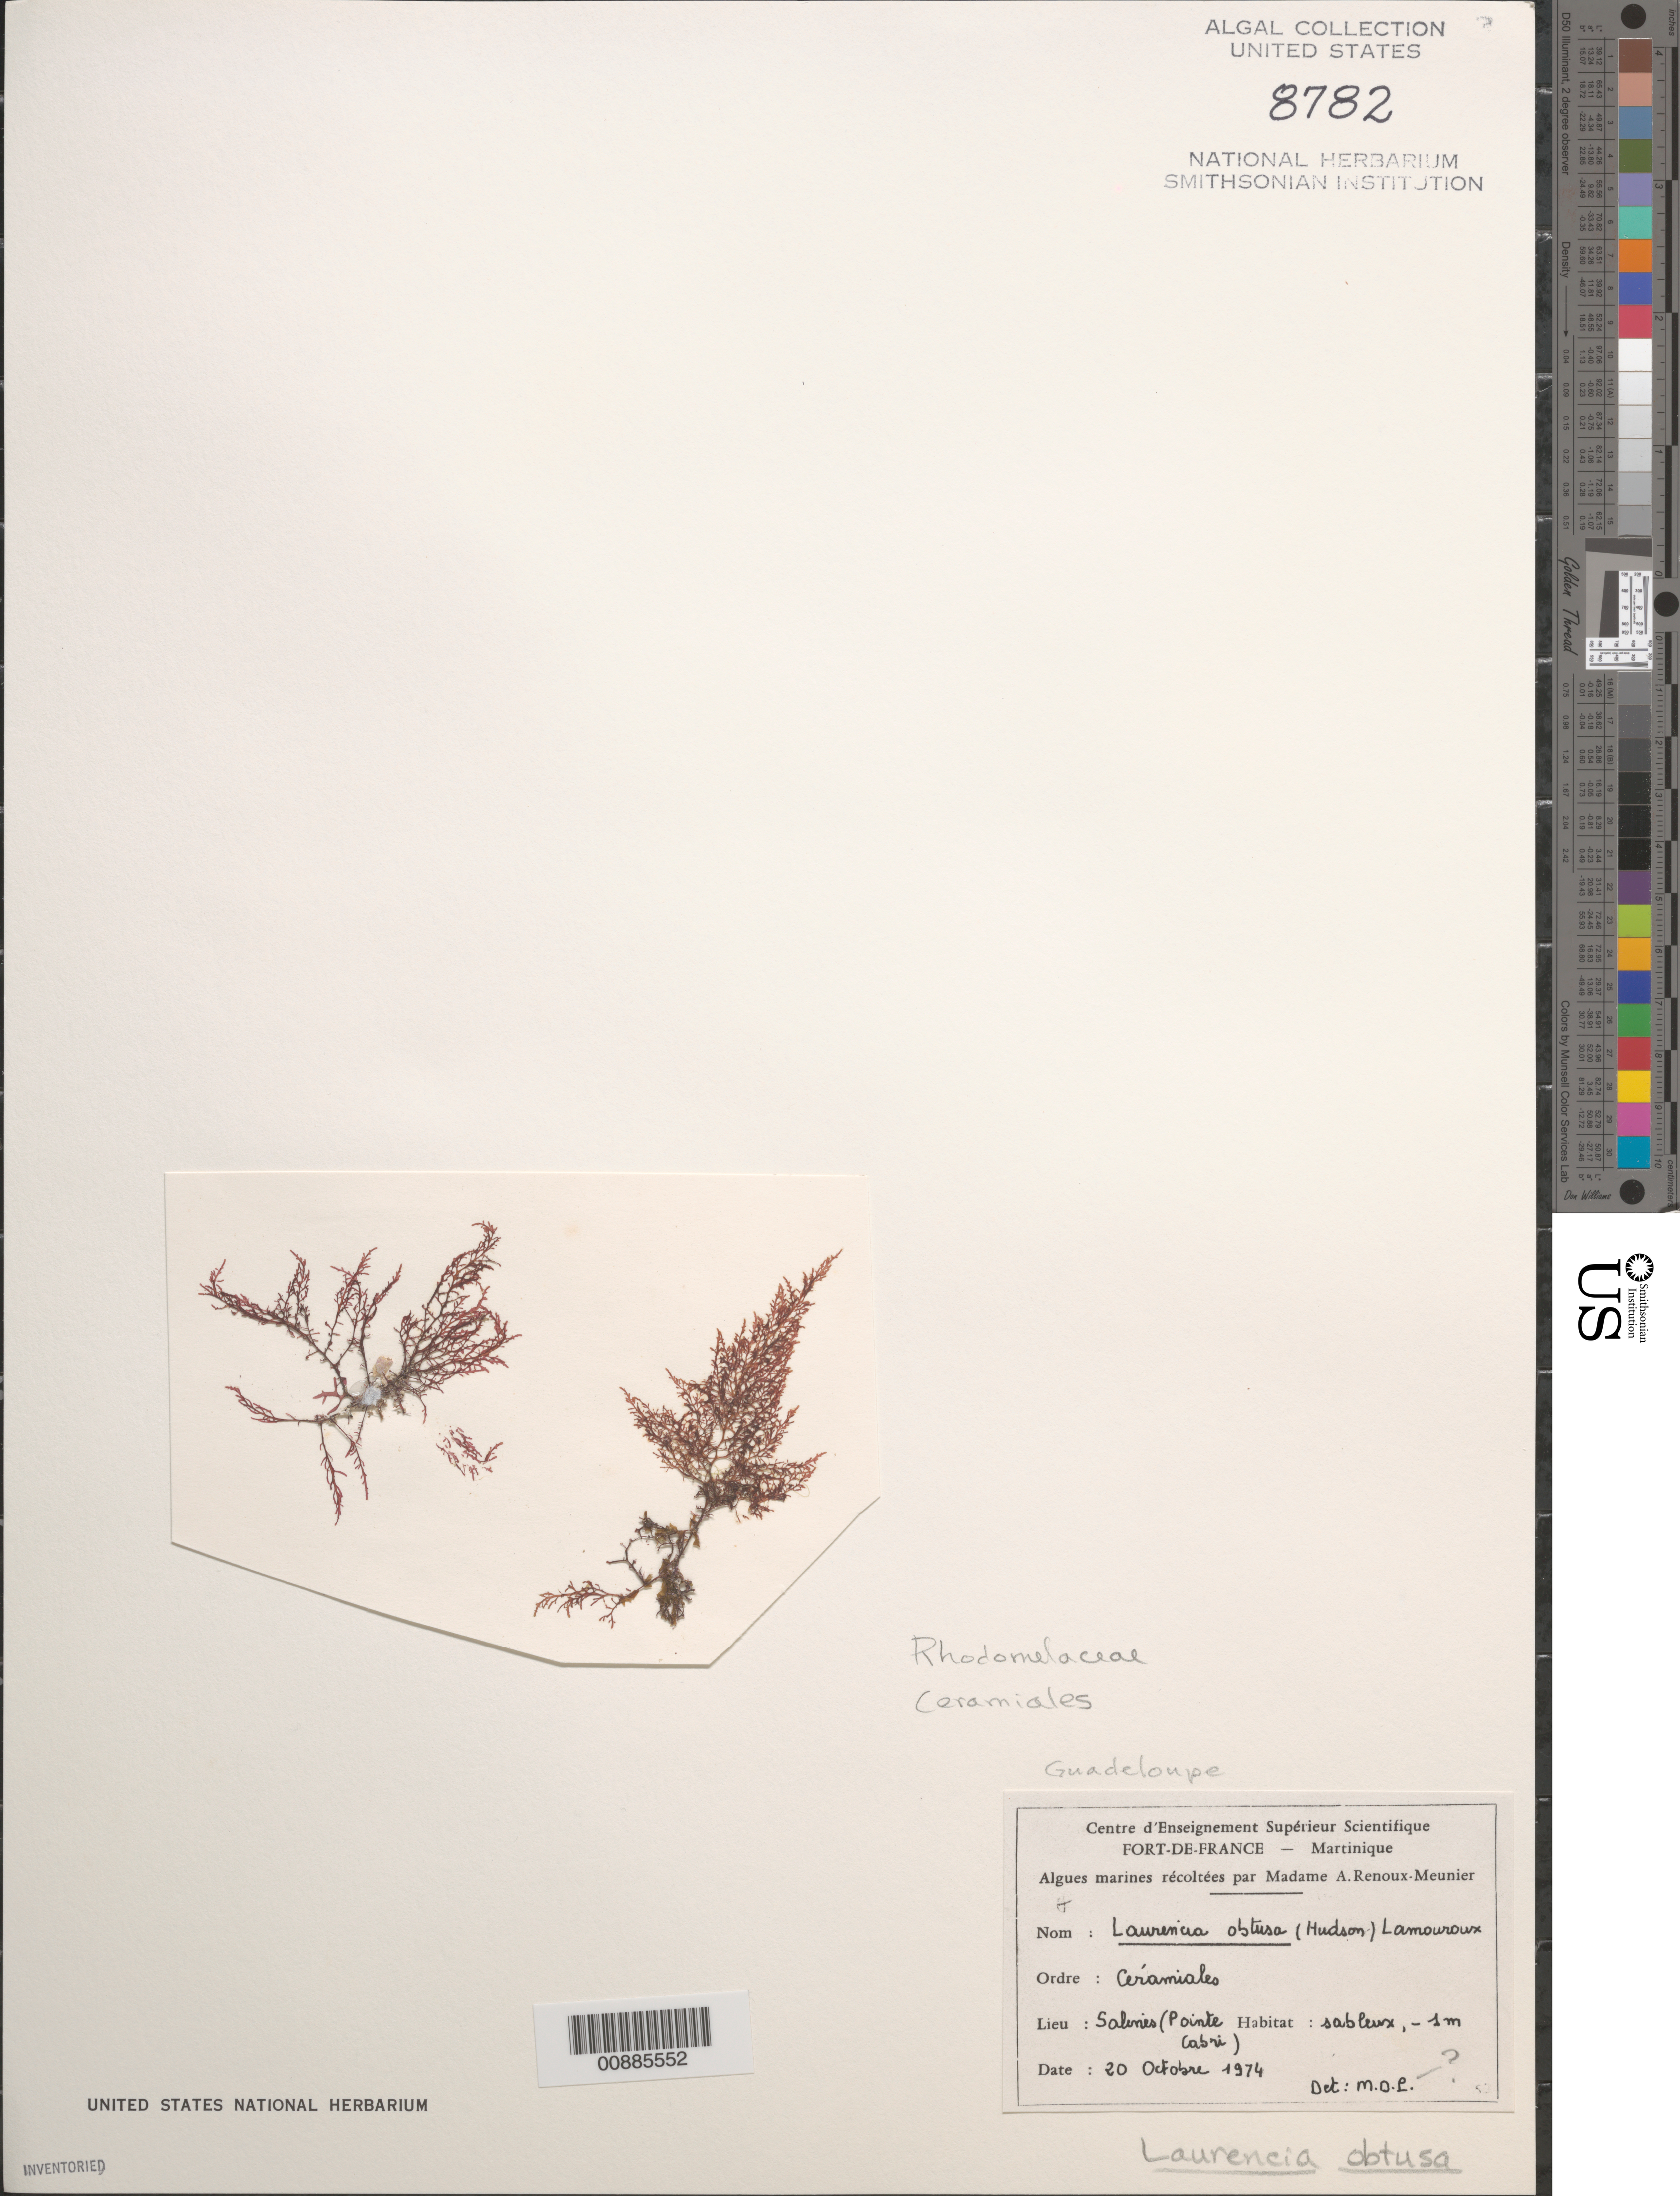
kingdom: Plantae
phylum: Rhodophyta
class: Florideophyceae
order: Ceramiales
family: Rhodomelaceae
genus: Laurencia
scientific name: Laurencia obtusa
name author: (Huds.) J.V.Lamouroux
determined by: M.D.L.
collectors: A. Renoux-Meunier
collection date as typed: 20 Oct 1974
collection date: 1974-10-20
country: Guadeloupe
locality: Salines (Pointe Cabri)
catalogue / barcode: US 8782